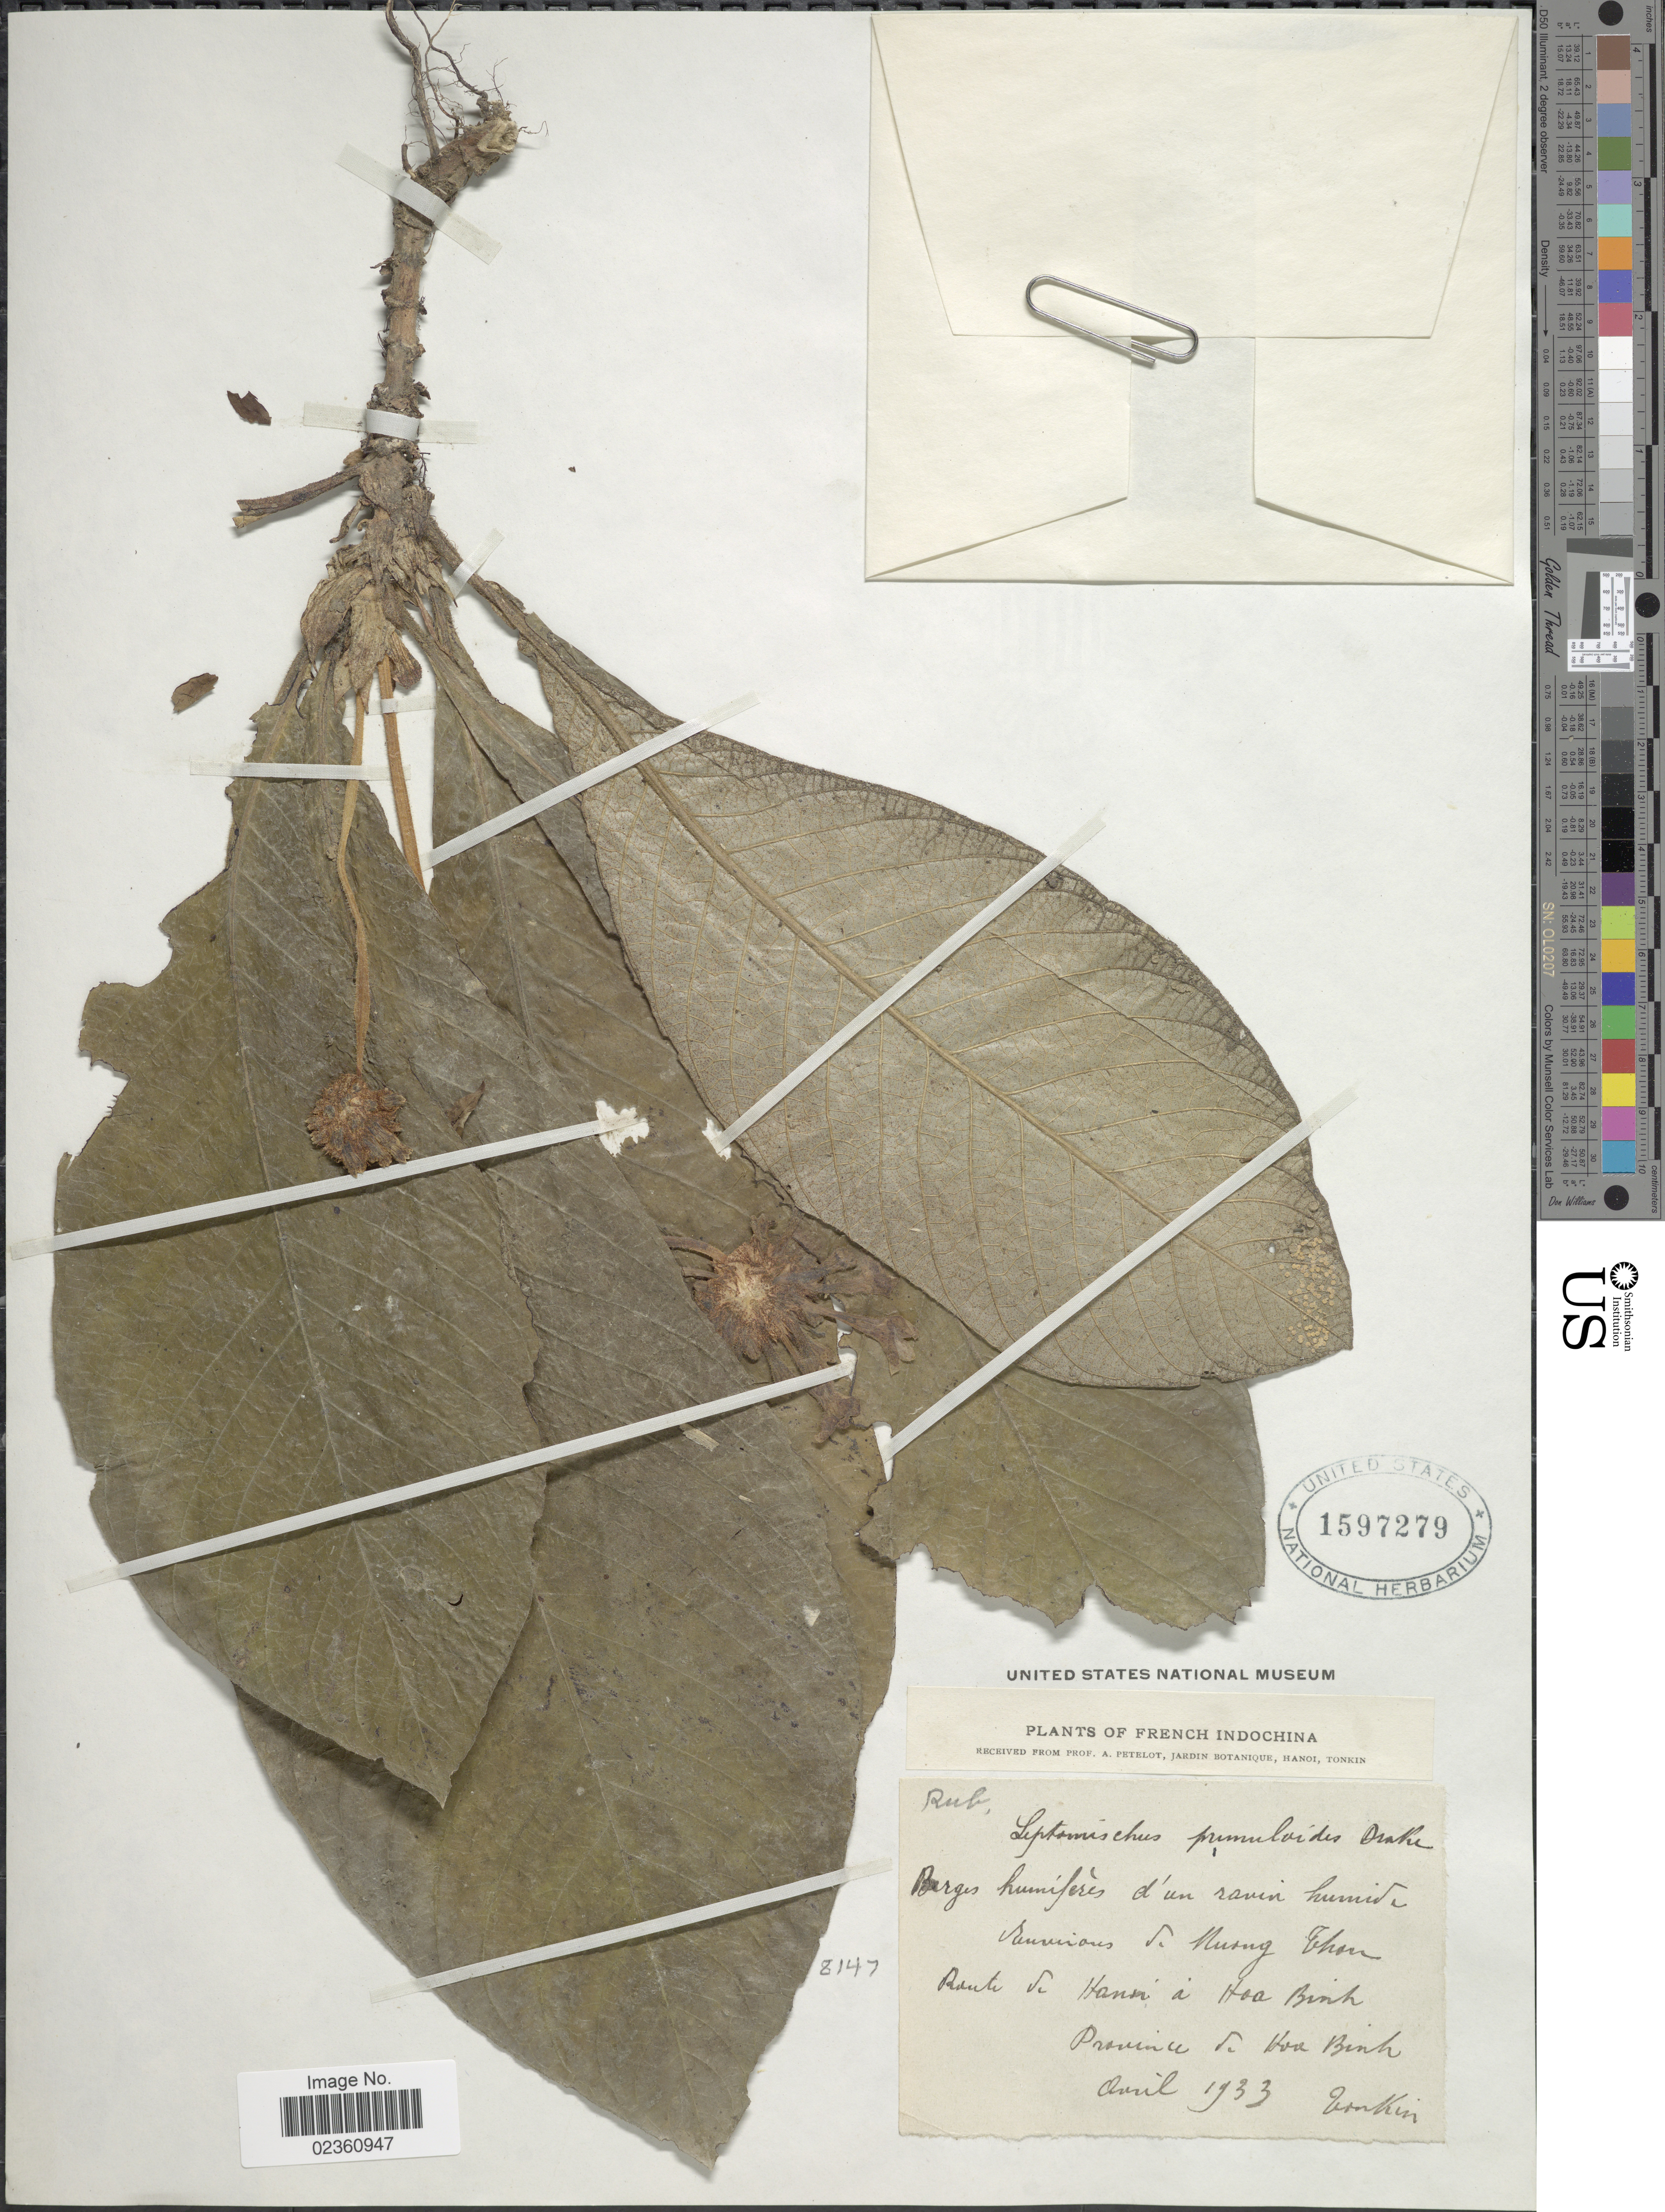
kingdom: Plantae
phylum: Tracheophyta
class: Magnoliopsida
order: Gentianales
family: Rubiaceae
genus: Leptomischus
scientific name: Leptomischus primuloides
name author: Drake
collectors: ex herb. Jardin Botanique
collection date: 1933-04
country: Vietnam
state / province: Hoa Binh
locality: French Indochina, Tonkin, Environs de Nuong Thon, Route de Hanoi a Hoa Binh.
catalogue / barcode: US 1597279